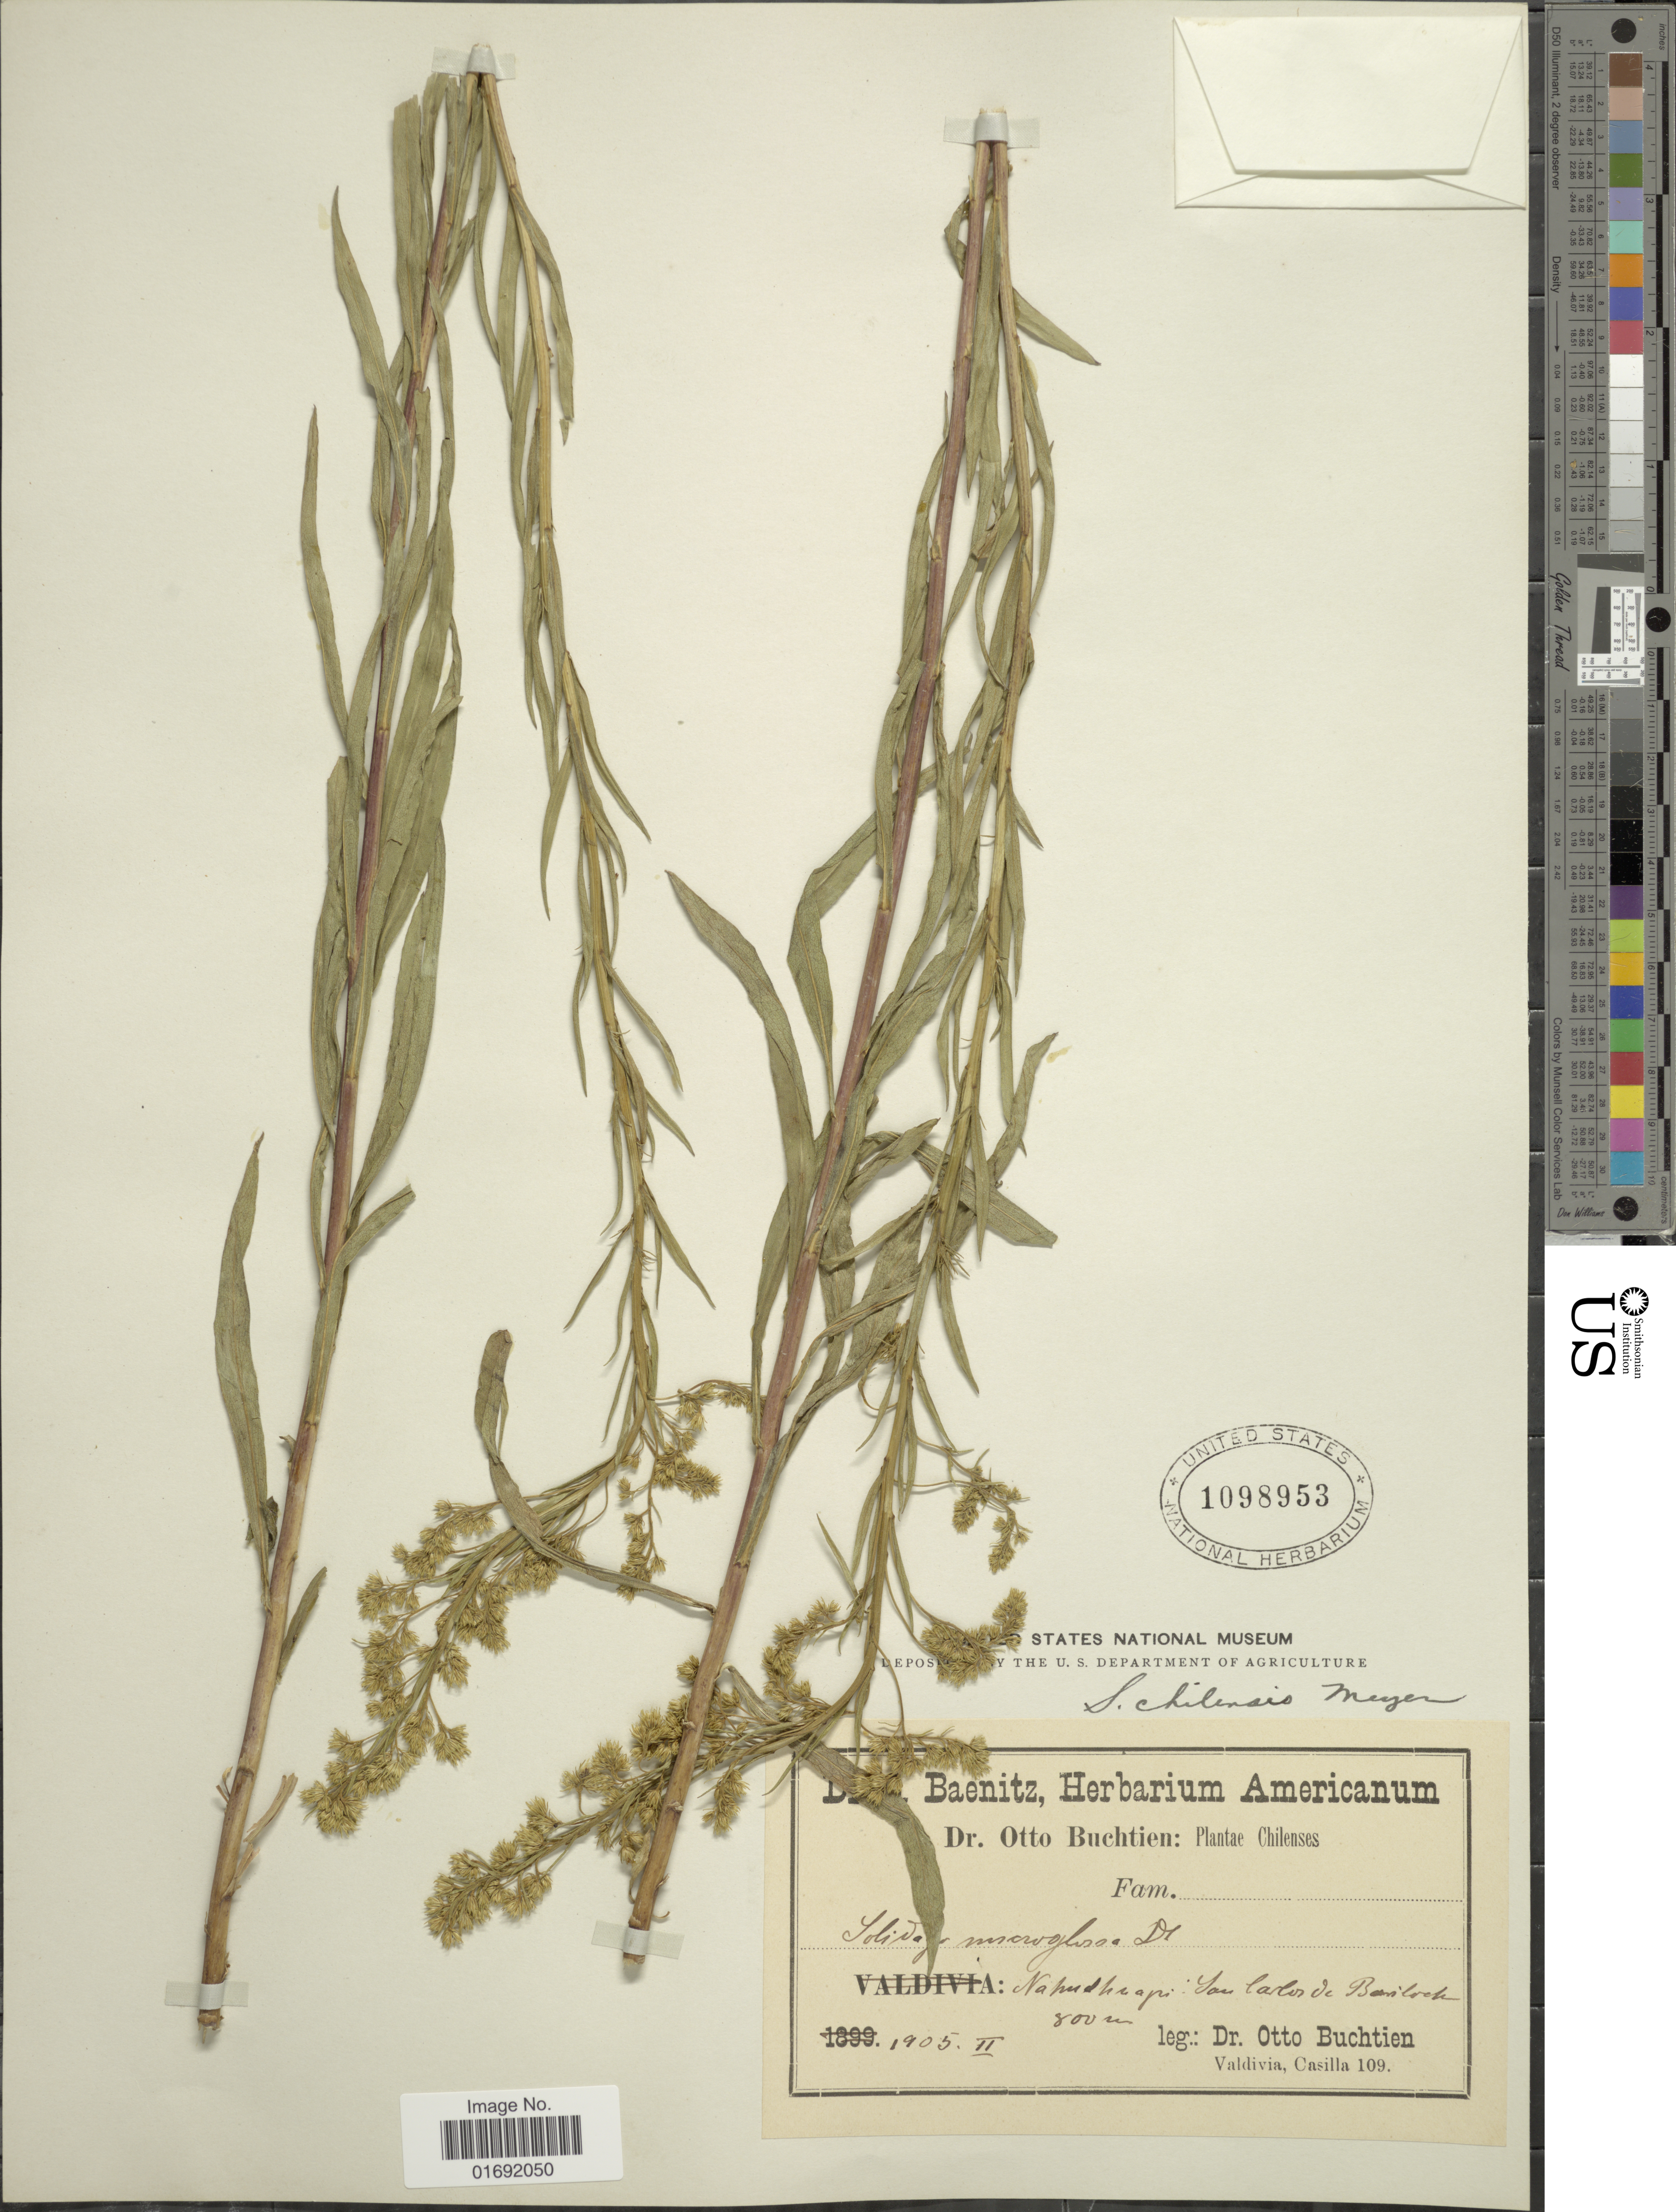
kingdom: Plantae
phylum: Tracheophyta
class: Magnoliopsida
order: Asterales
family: Asteraceae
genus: Solidago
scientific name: Solidago chilensis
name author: Meyen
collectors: O. Buchtien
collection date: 1905-02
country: Chile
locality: Napudhuapi, San Carlos de Banilock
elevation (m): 800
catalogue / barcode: US 1098953